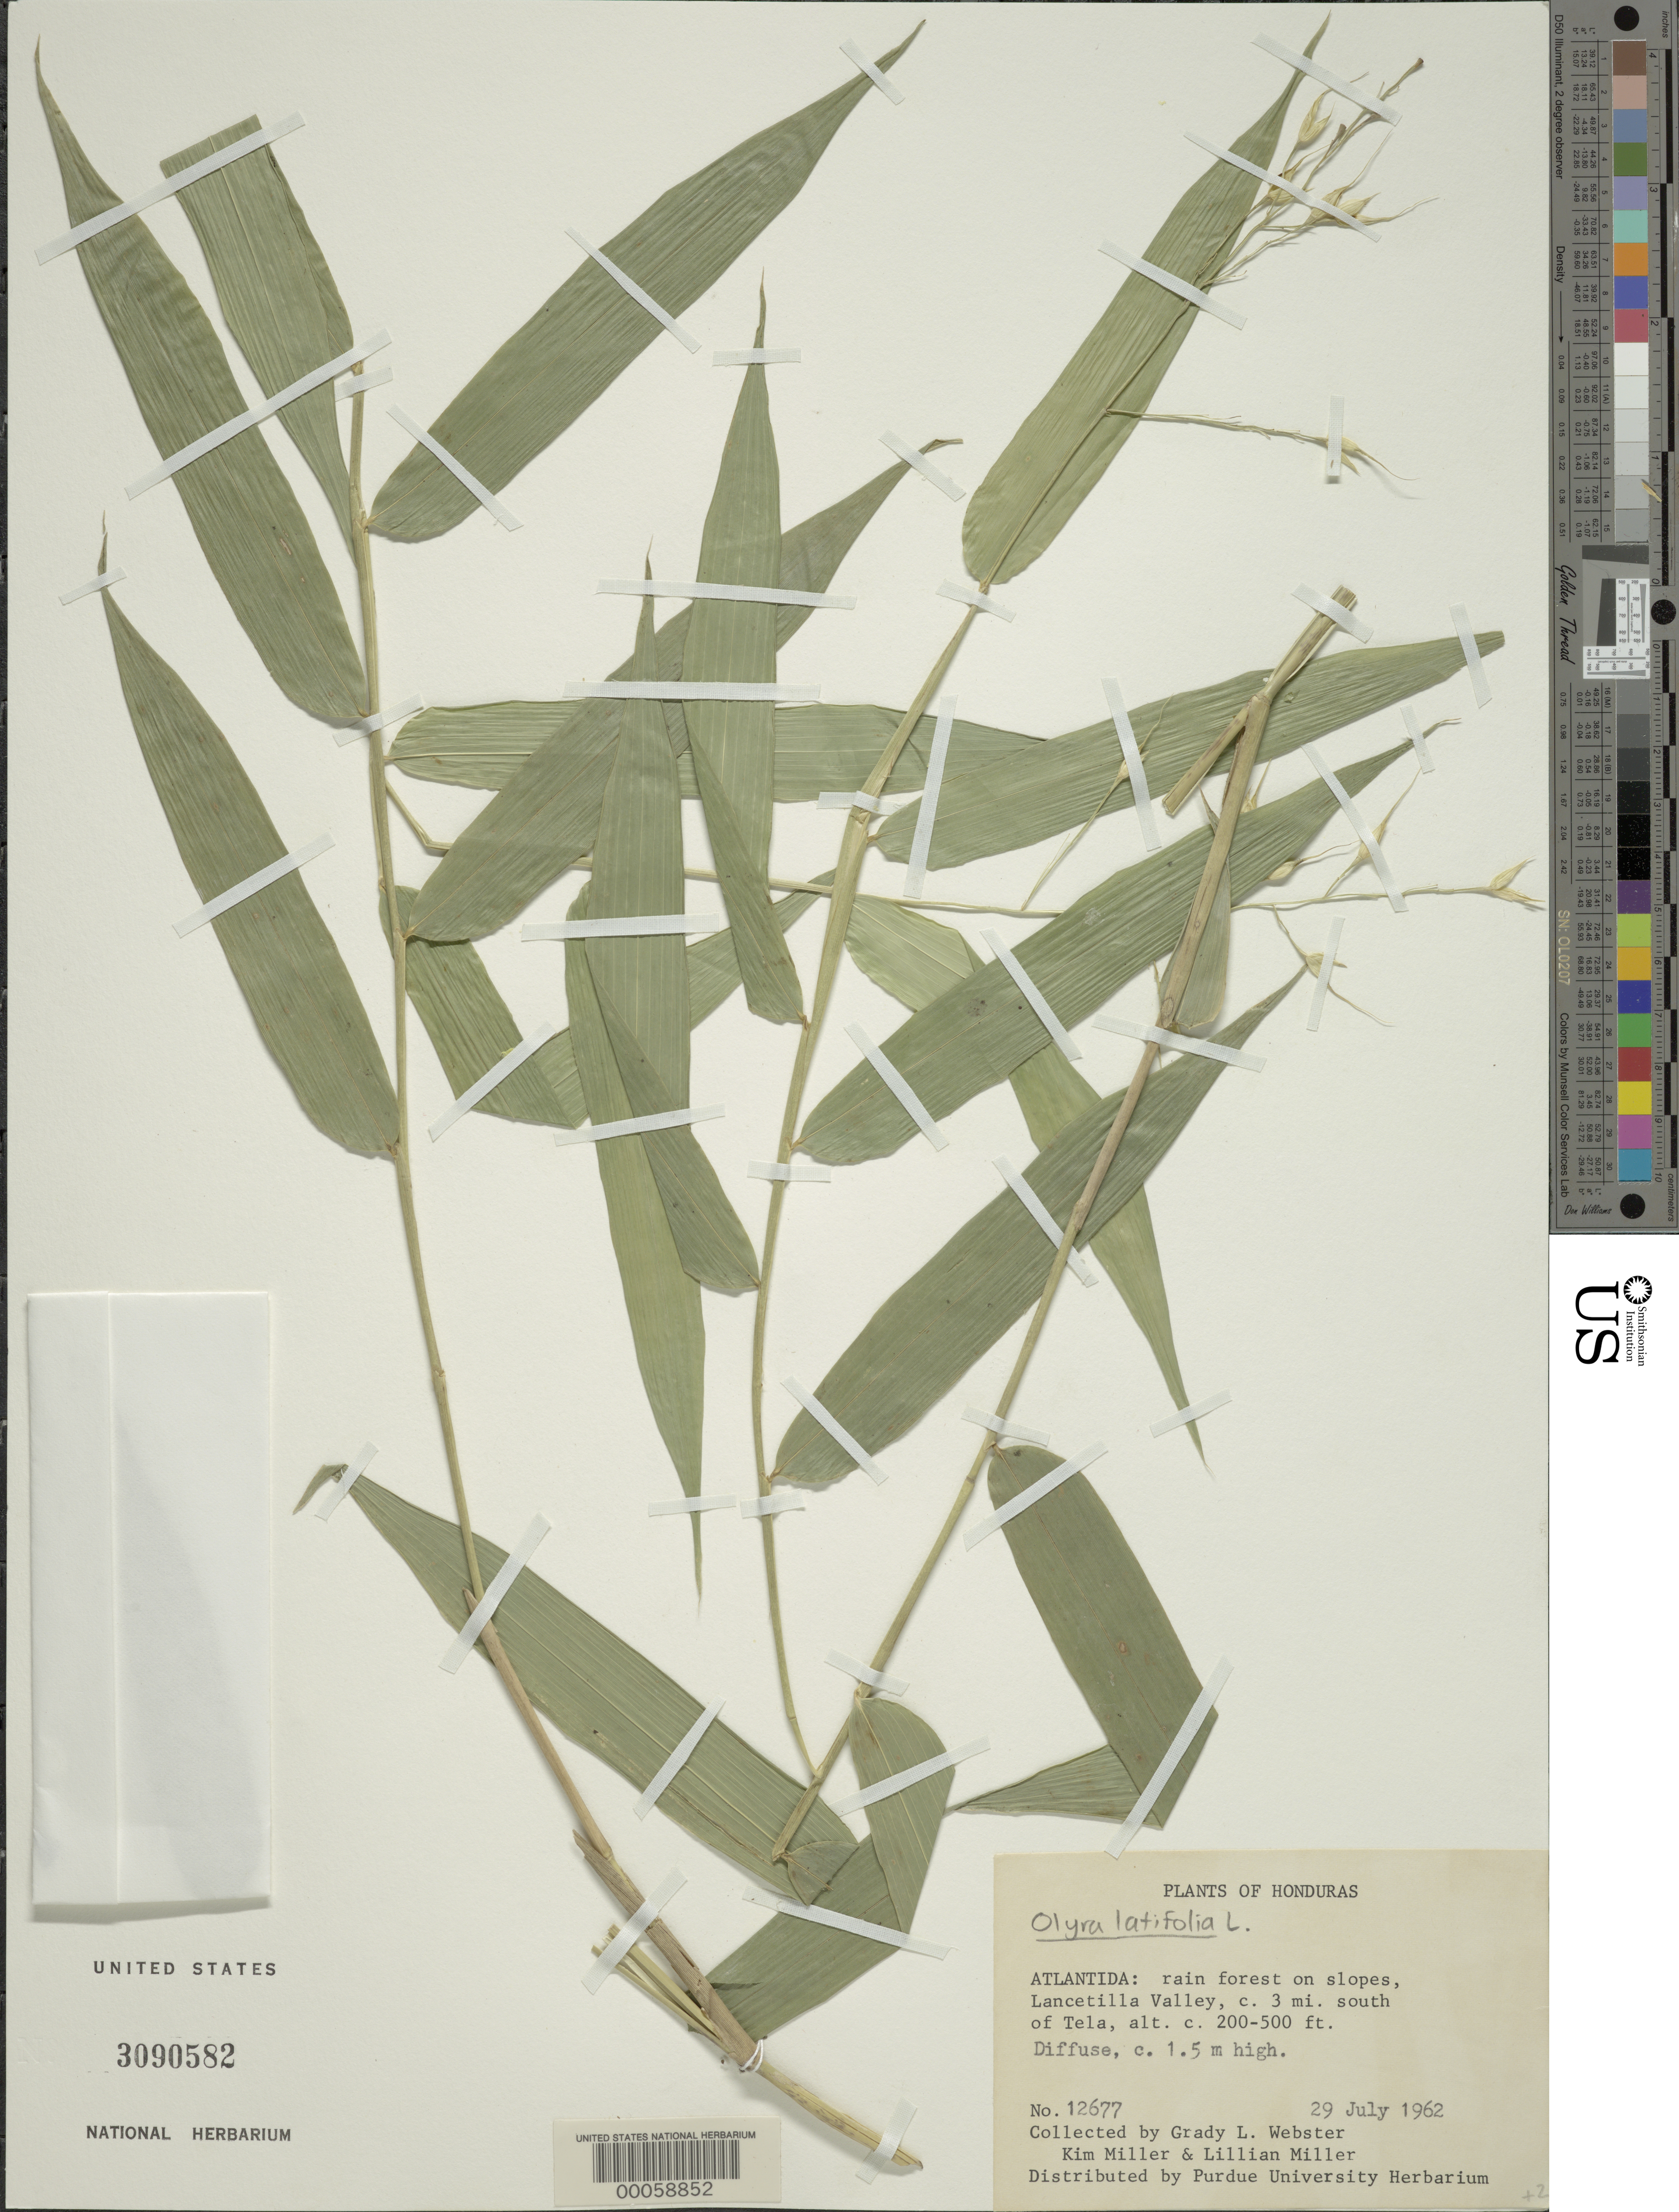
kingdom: Plantae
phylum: Tracheophyta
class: Liliopsida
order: Poales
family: Poaceae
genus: Olyra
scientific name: Olyra latifolia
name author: L.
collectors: G. L. Webster, K. I. Miller & L. Miller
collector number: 12677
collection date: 1962-07-29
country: Honduras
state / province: Atlántida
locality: Lancetilla Valley, 3 mi. S of Tela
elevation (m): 61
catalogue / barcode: US 3090582